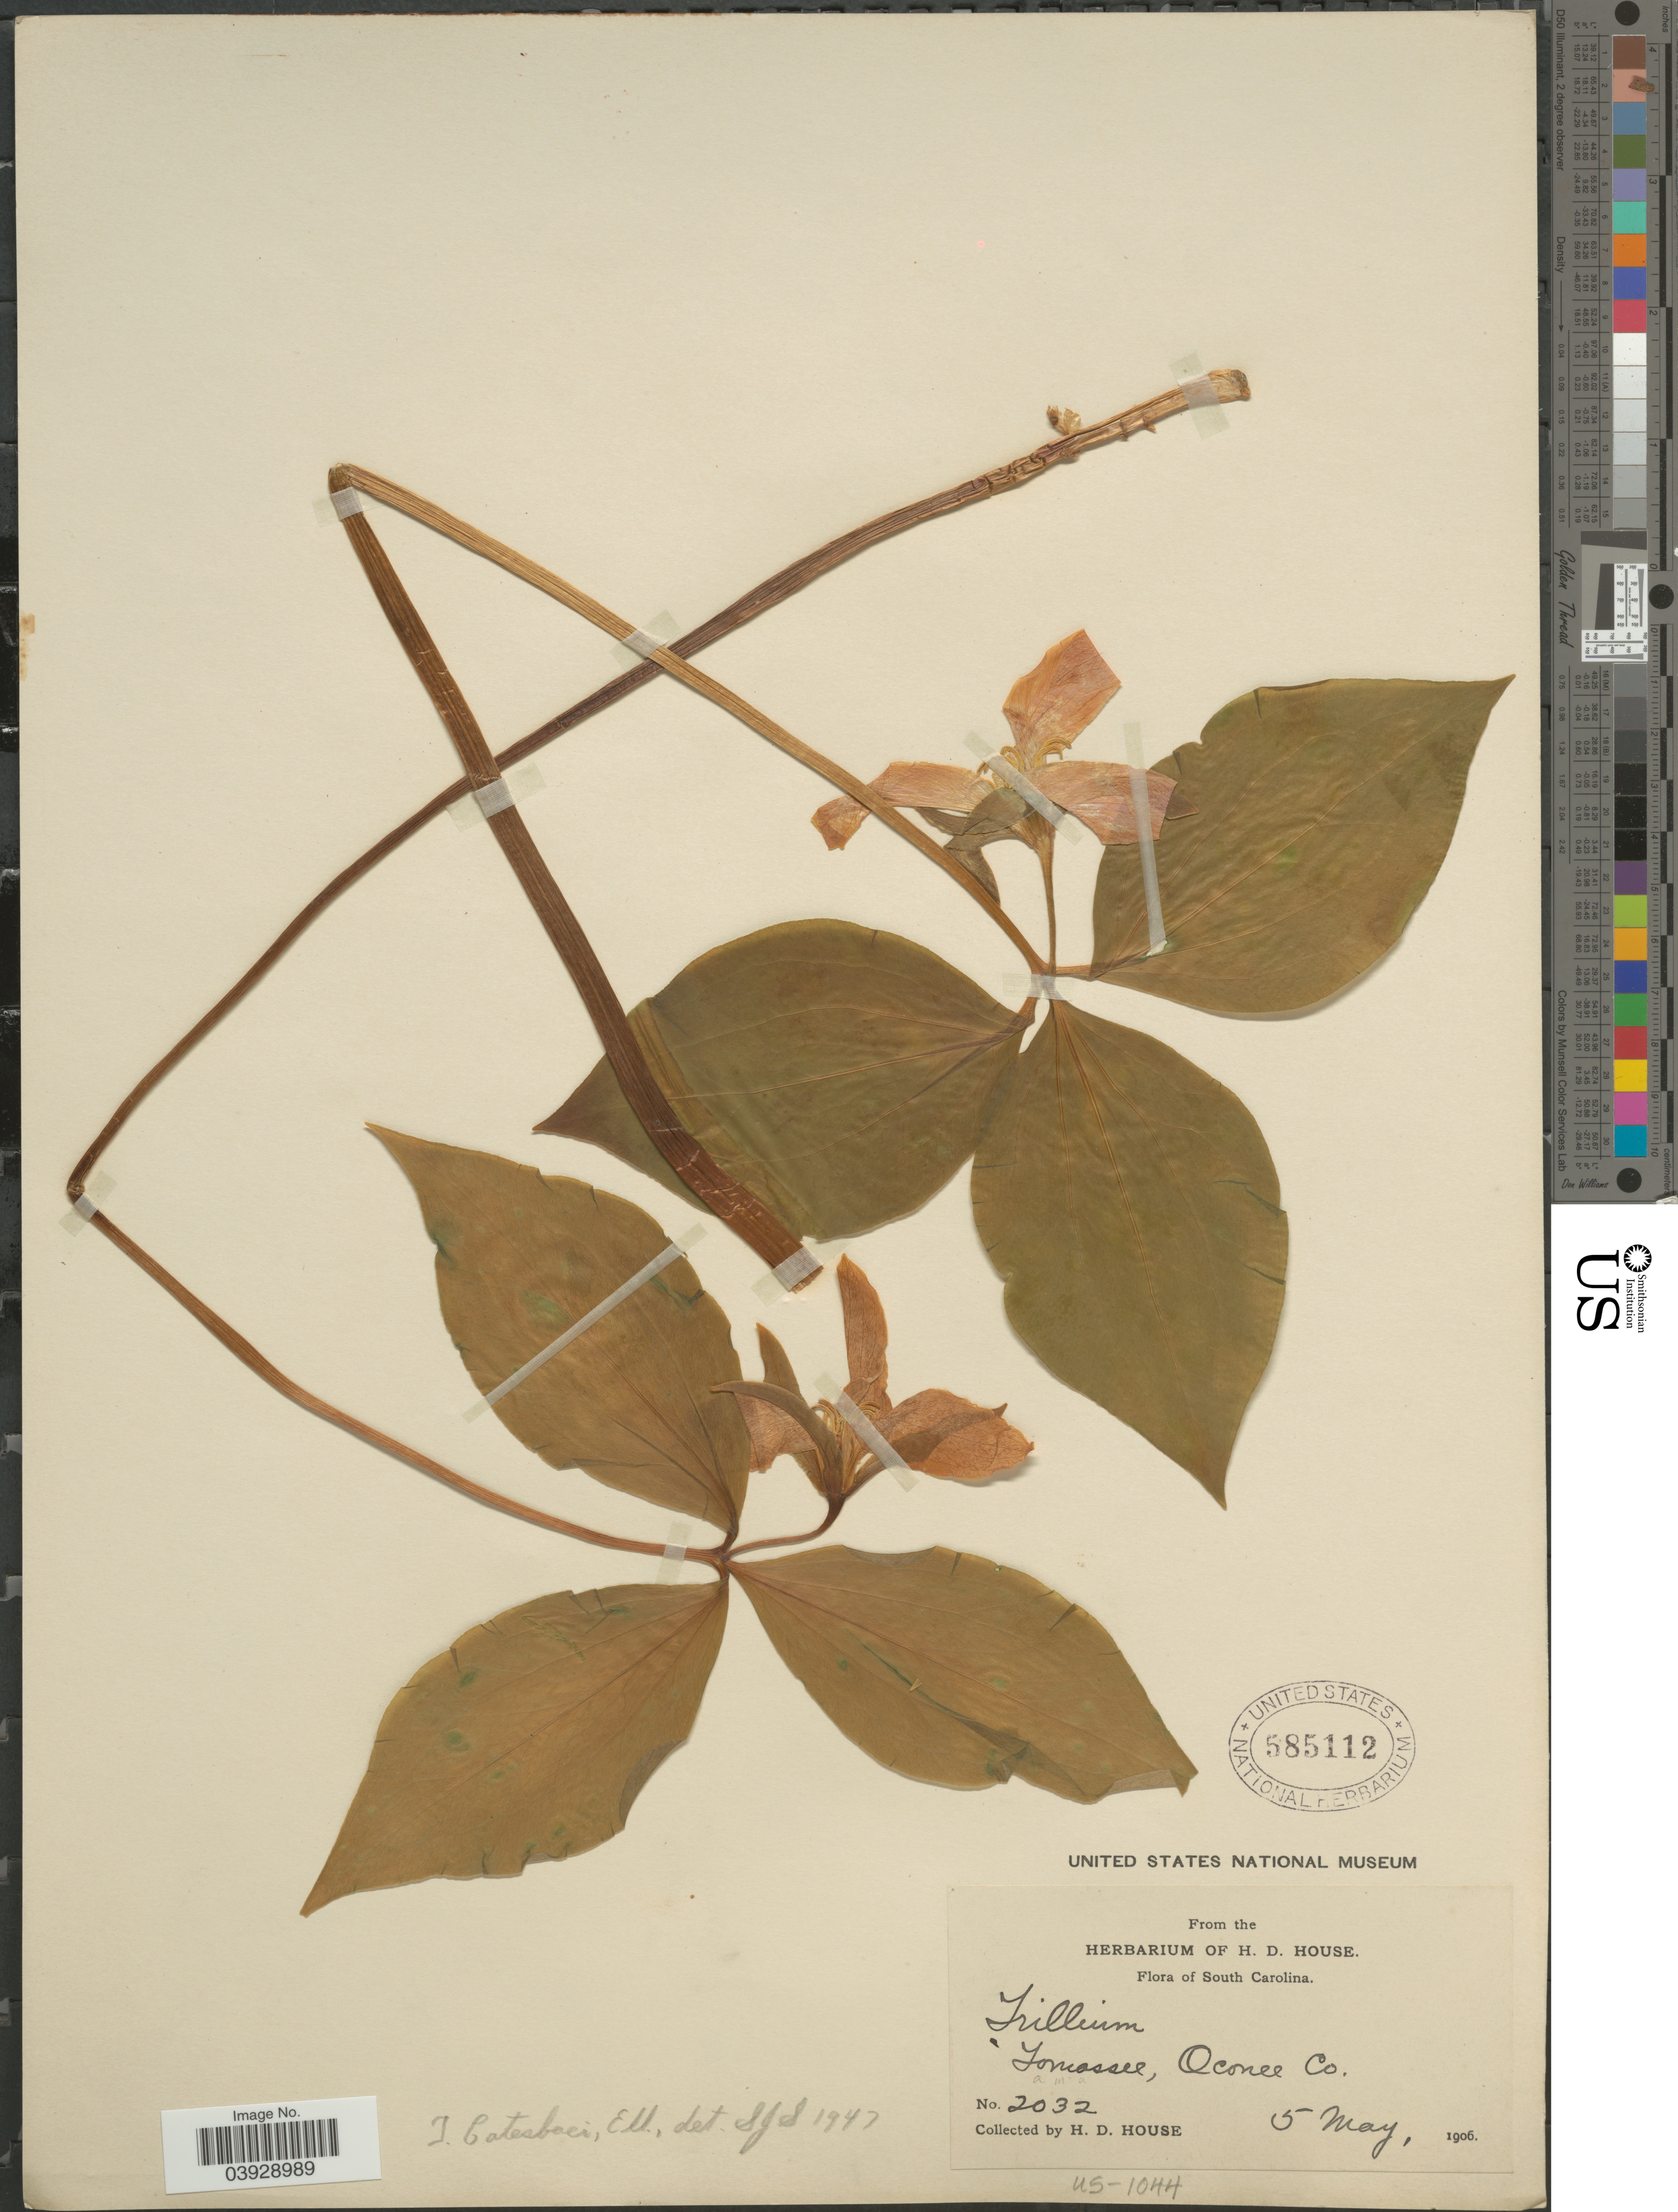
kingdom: Plantae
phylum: Tracheophyta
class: Liliopsida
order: Liliales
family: Melanthiaceae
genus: Trillium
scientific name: Trillium catesbaei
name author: Elliott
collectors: H. D. House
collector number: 2032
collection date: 1906-05-05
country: United States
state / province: South Carolina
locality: Yemassee, Oconee Co.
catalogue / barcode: US 585112